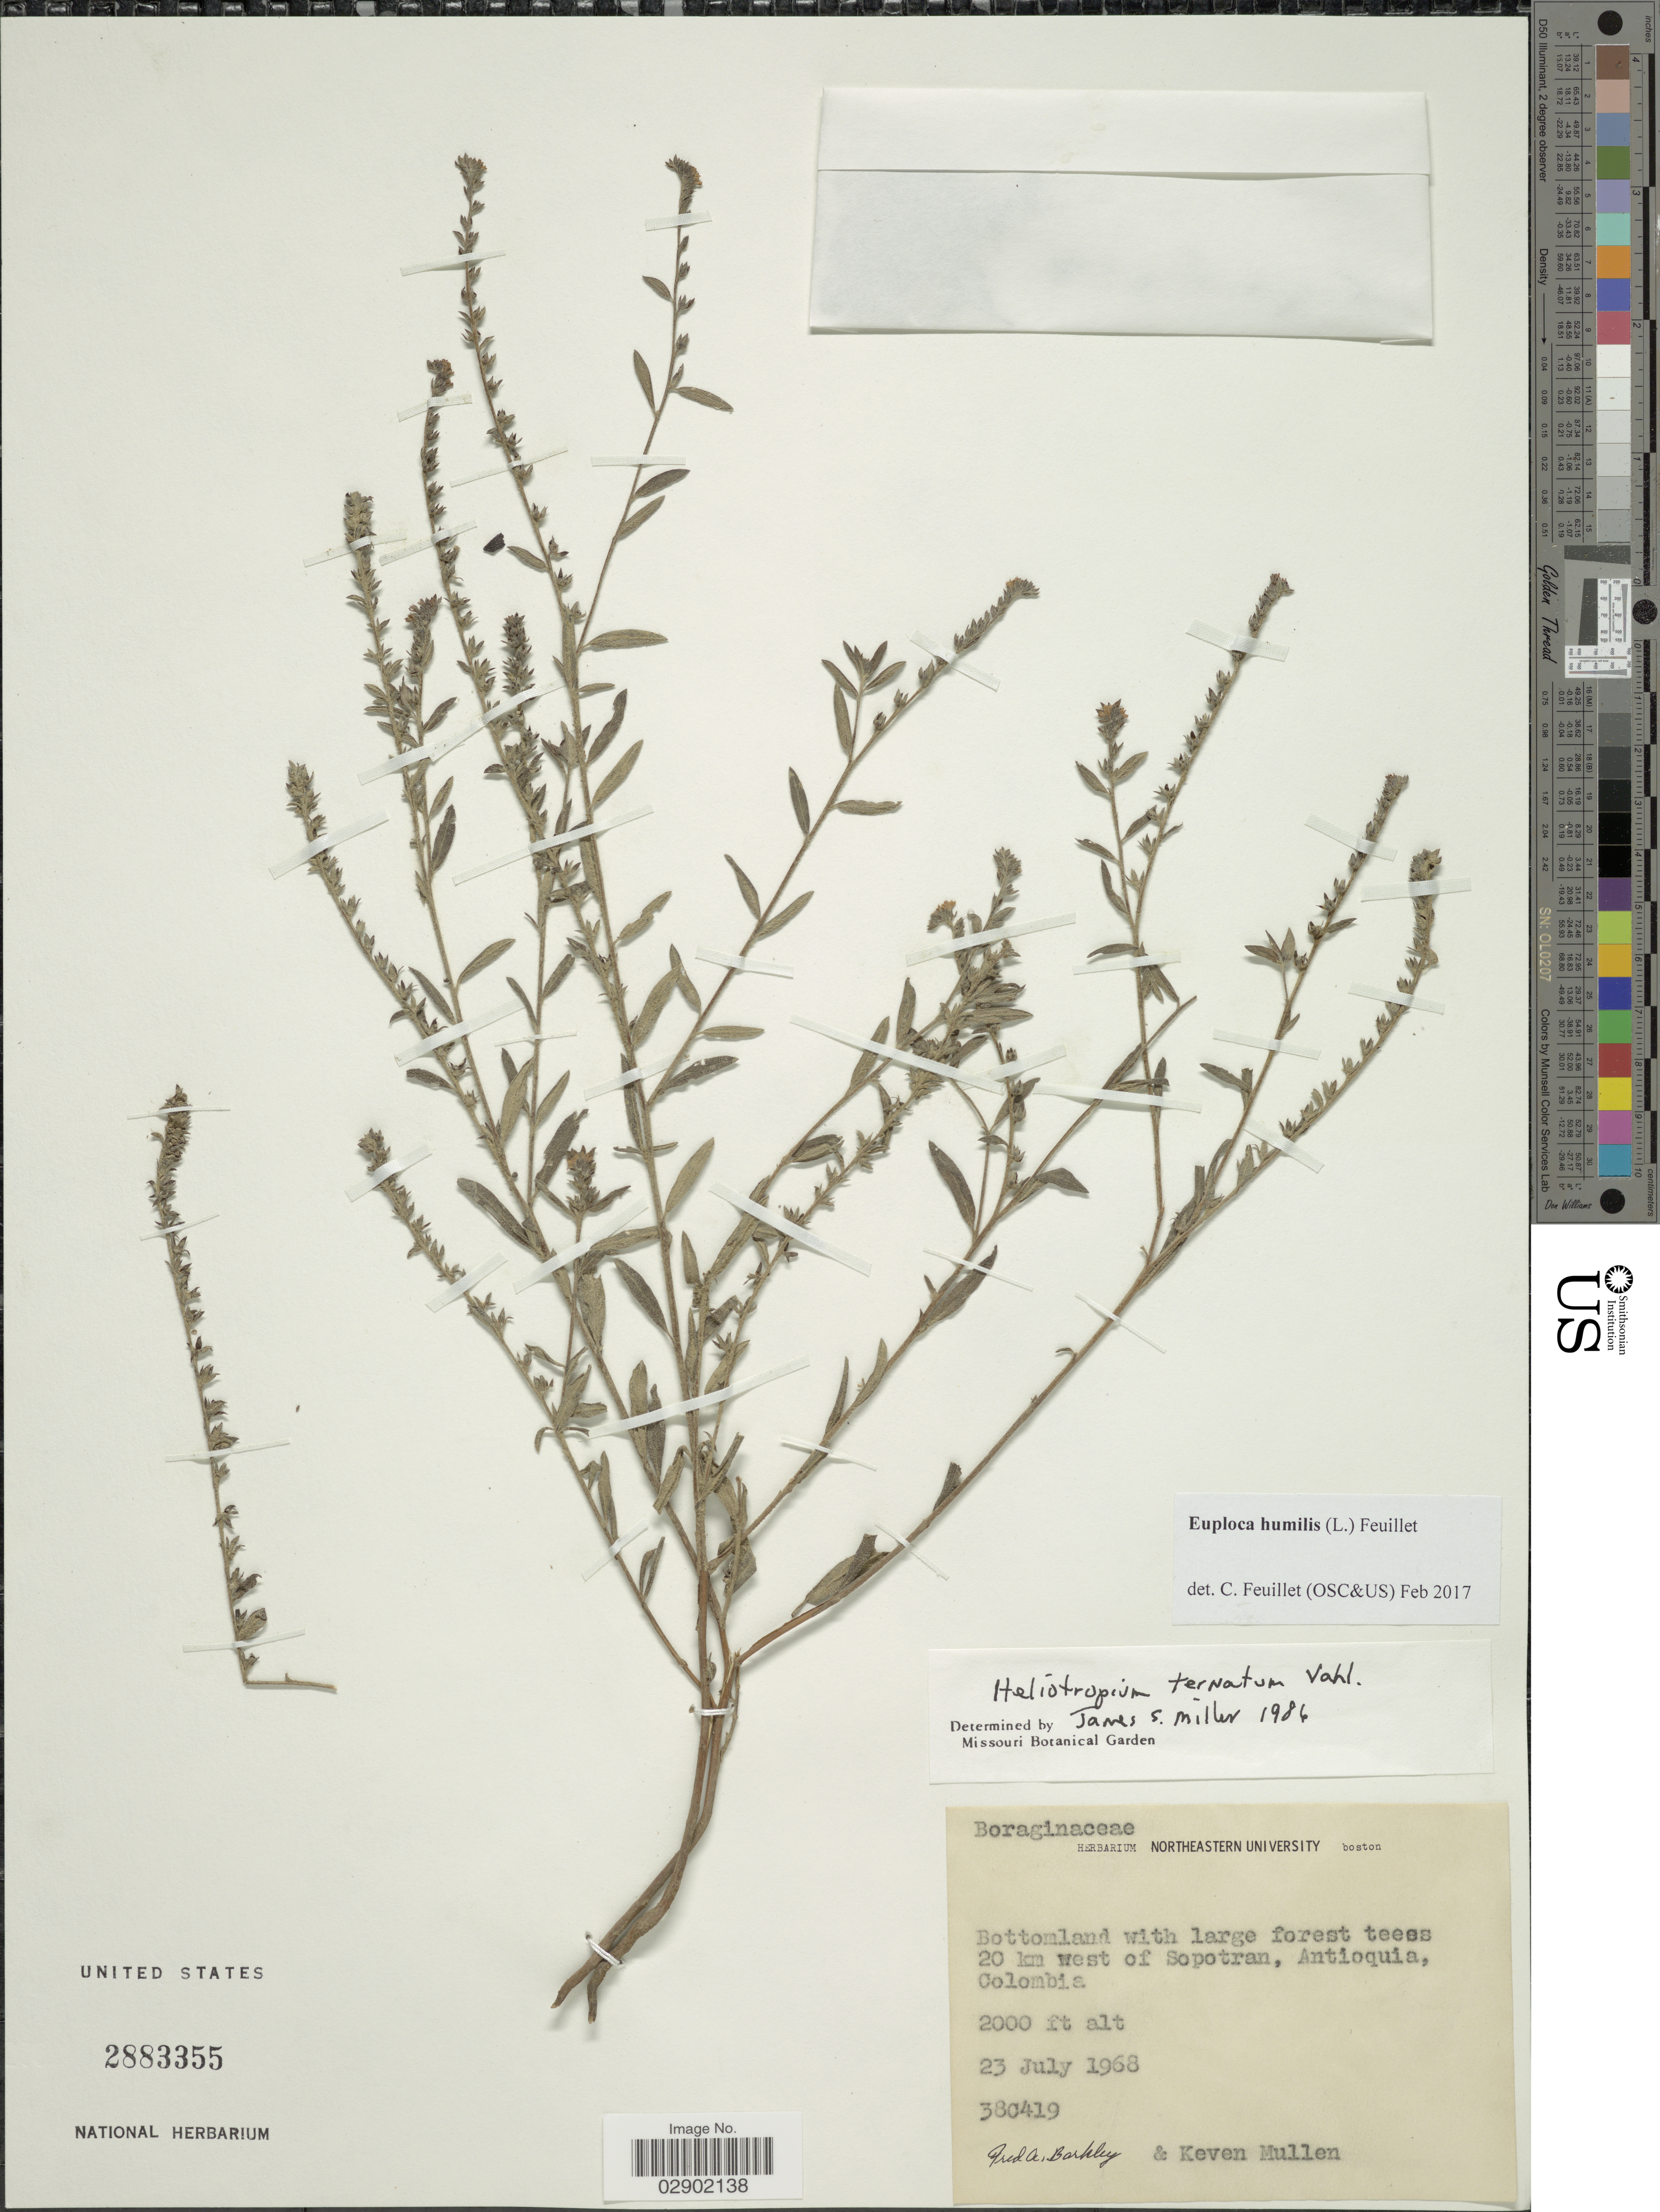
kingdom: Plantae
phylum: Tracheophyta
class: Magnoliopsida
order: Boraginales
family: Heliotropiaceae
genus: Euploca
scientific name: Euploca humilis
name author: (L.) Feuillet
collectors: F. A. Barkley & K. Mullen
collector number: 38C419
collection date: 1968-07-23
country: Colombia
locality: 20 km west of Sopotran, Antioquia, Colombia.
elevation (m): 610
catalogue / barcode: US 2883355